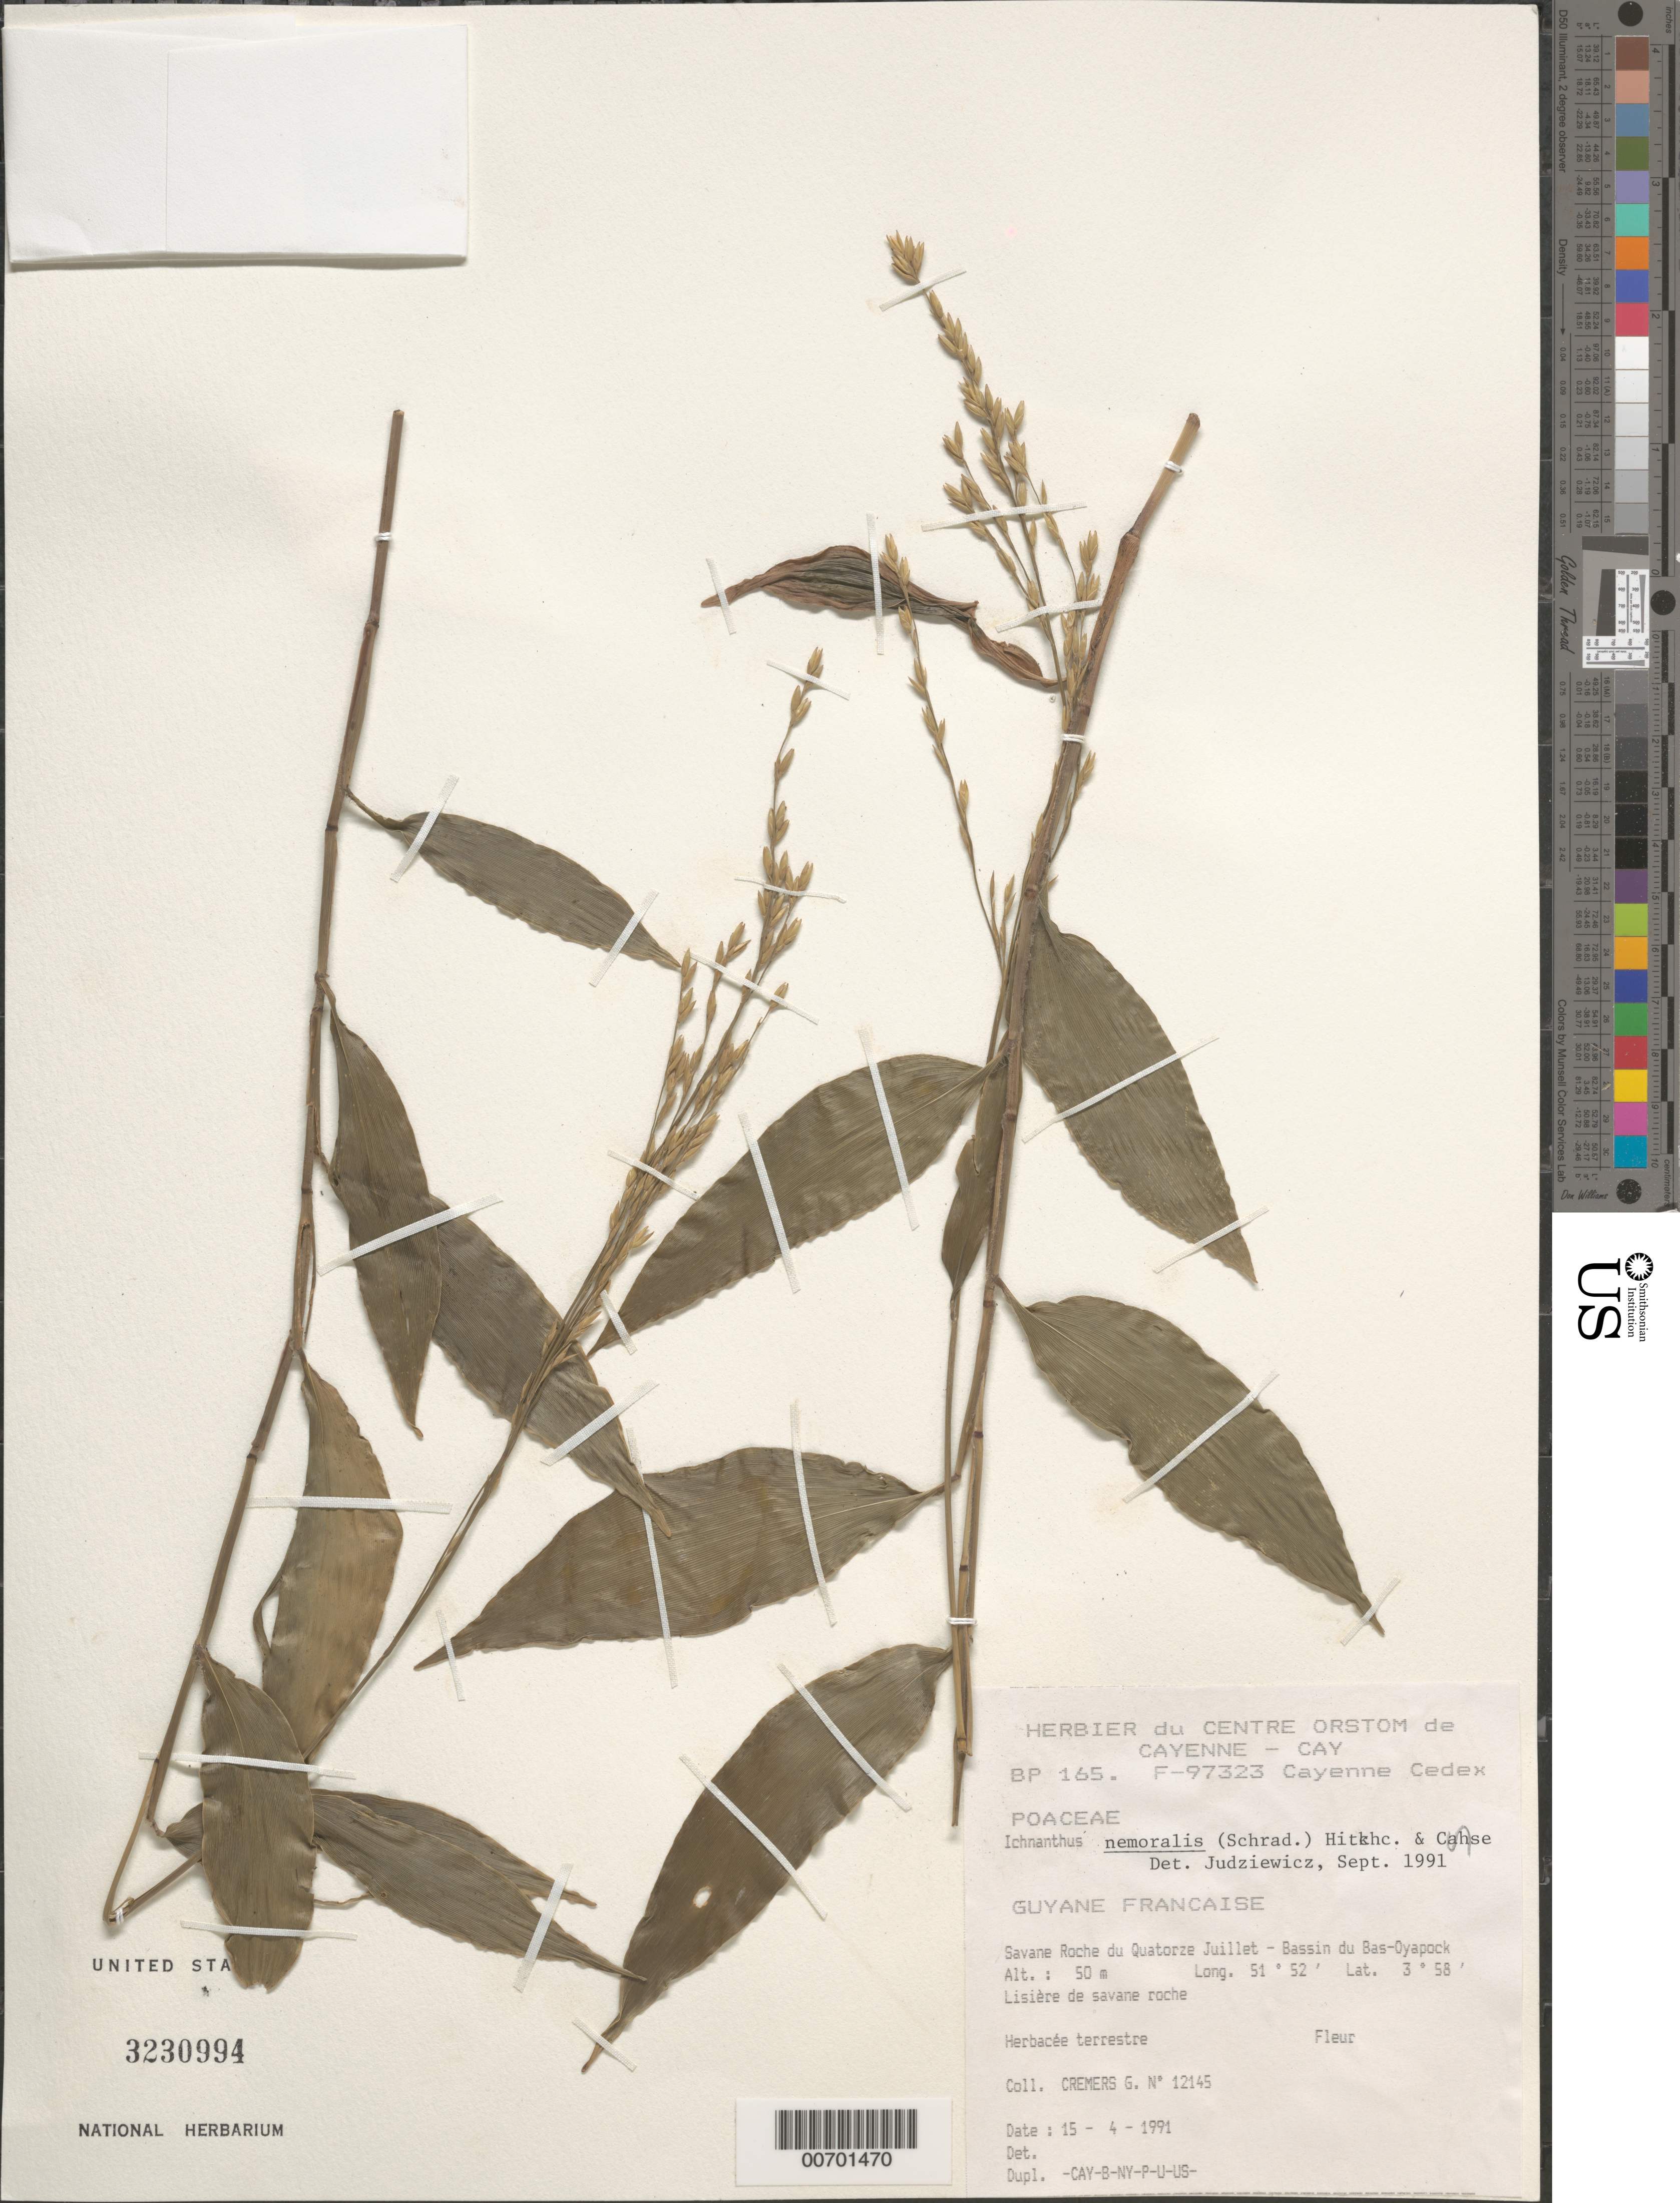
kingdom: Plantae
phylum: Tracheophyta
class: Liliopsida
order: Poales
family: Poaceae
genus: Ichnanthus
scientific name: Ichnanthus nemoralis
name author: (Schrad.) Hitchc. & Chase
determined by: Judziewicz, E. J.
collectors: G. Cremers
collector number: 12145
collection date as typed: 15-Apr-91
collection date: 1991-04-15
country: French Guiana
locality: Savane Roche du Quatorze Juillet, Bassin du Bas-Oyapock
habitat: Lisière de savane roche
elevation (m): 50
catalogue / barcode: US 3230994